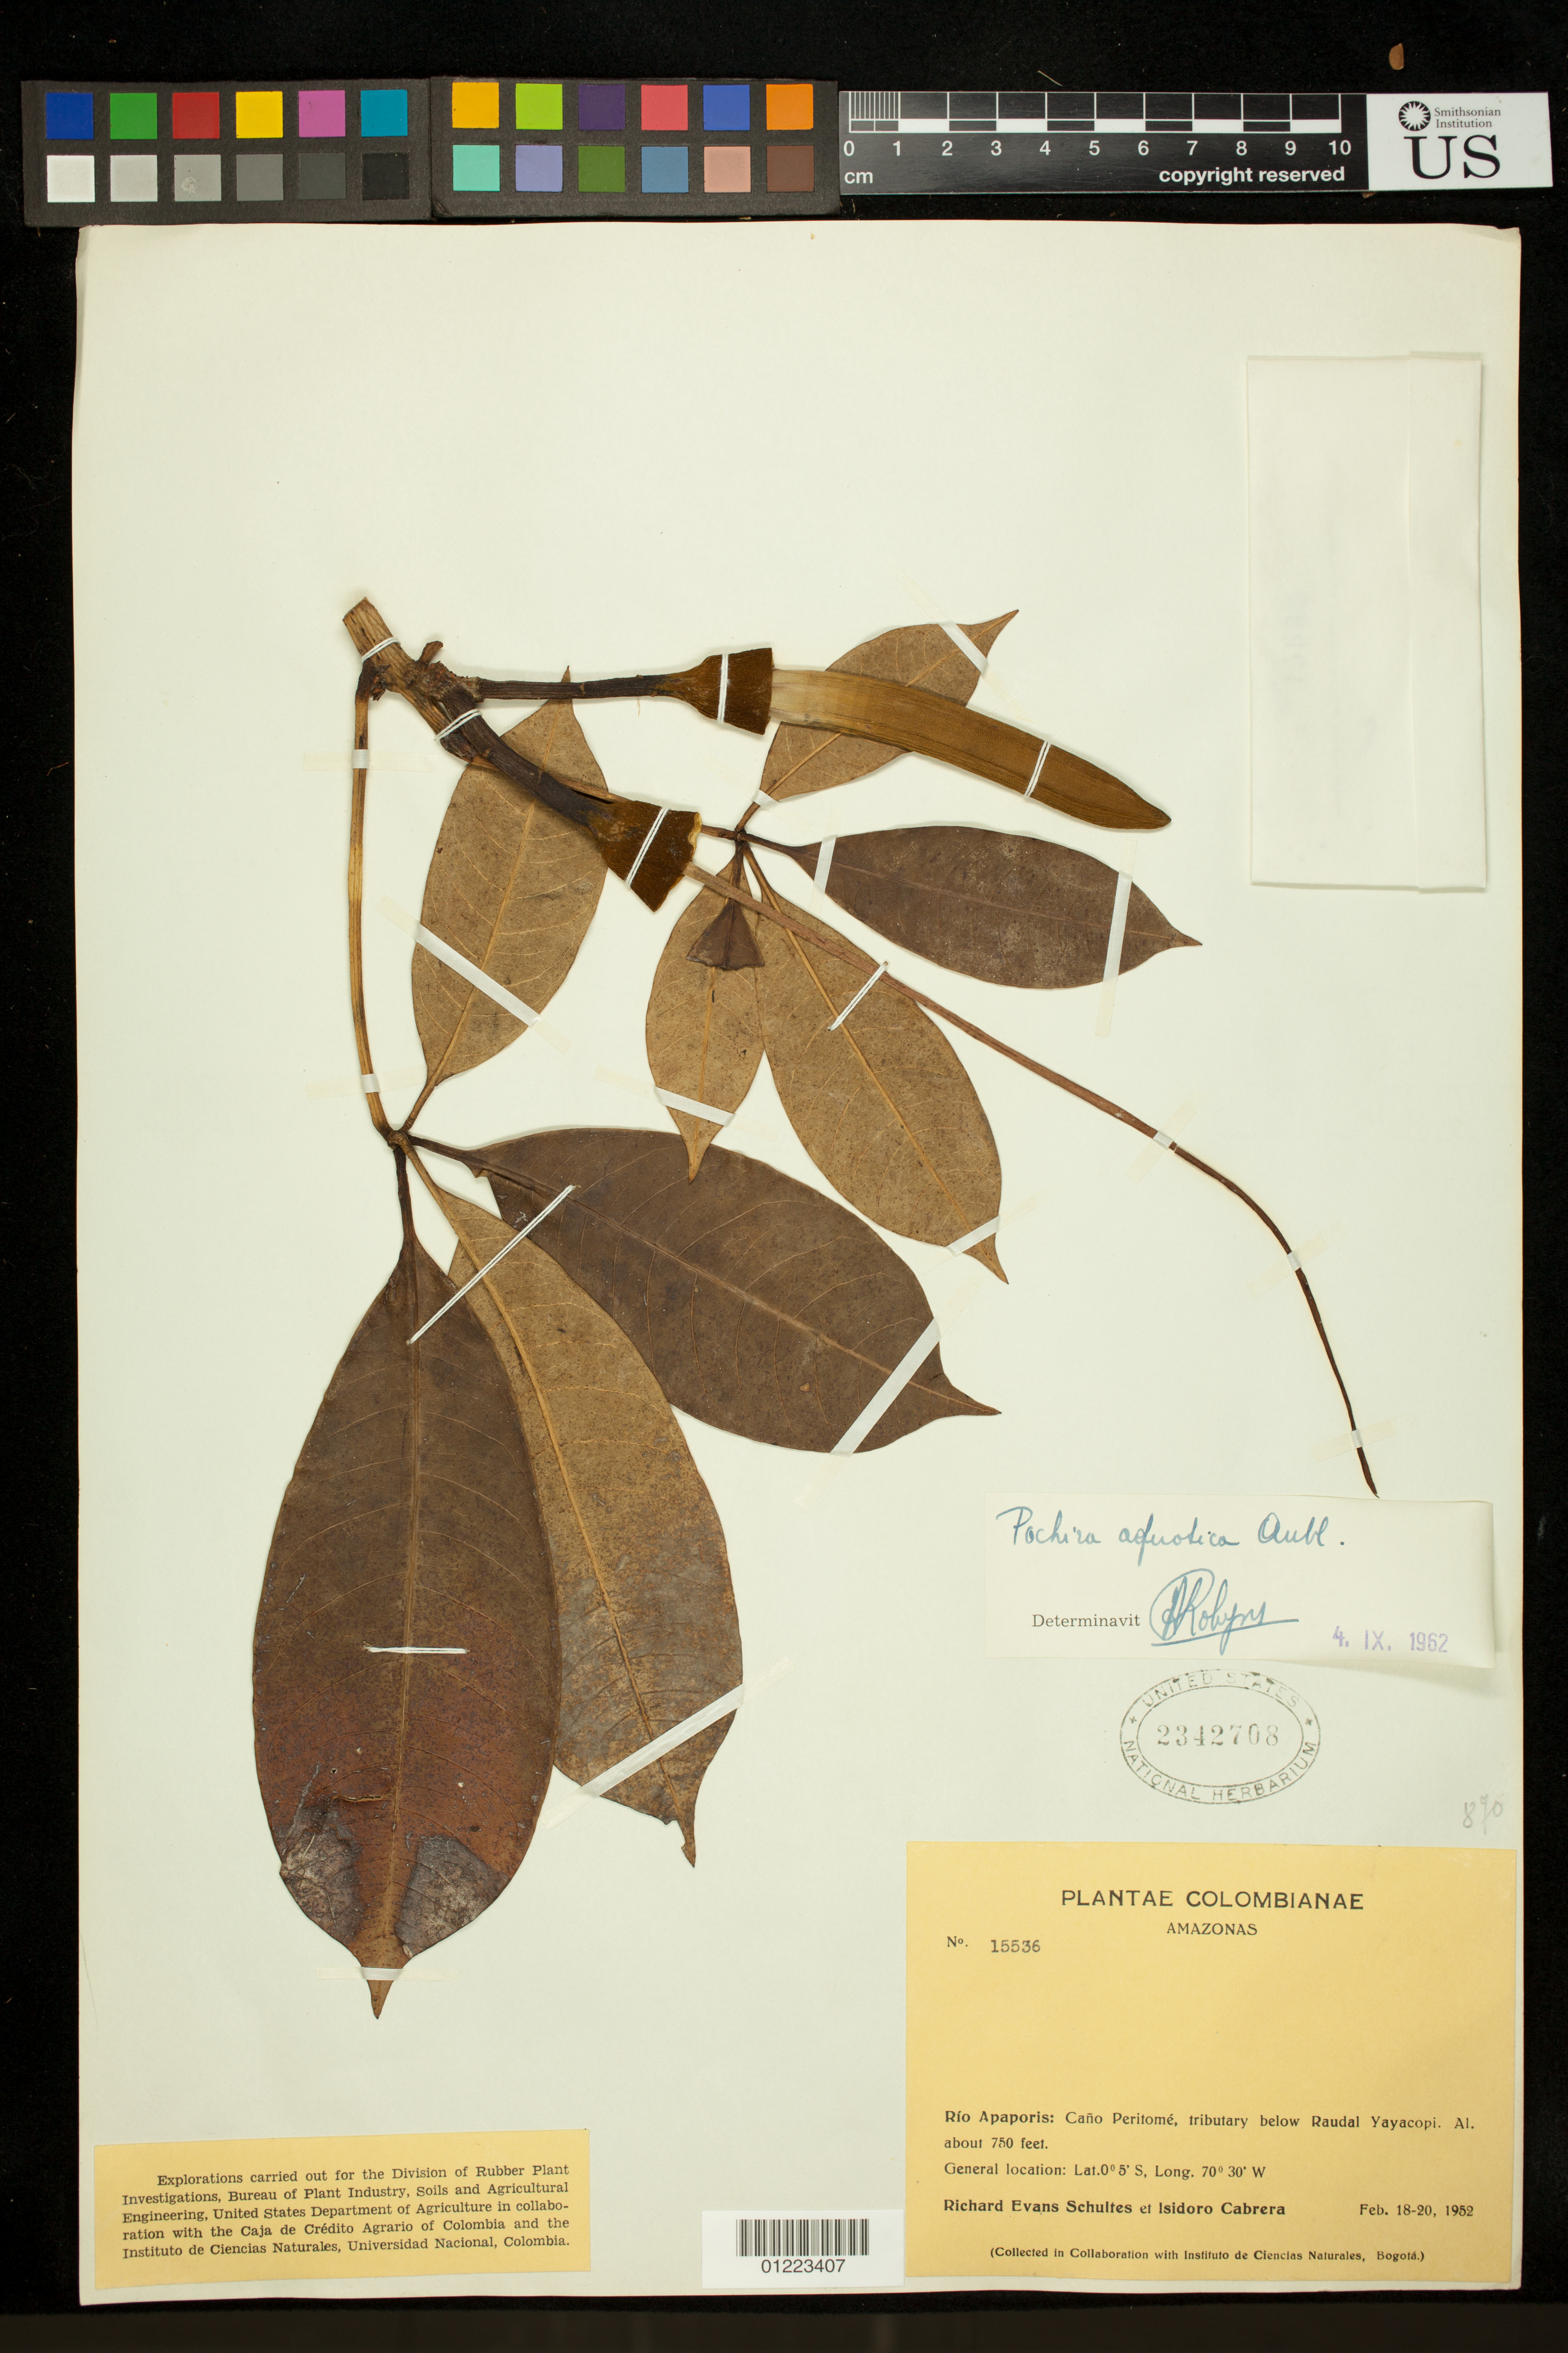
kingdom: Plantae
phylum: Tracheophyta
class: Magnoliopsida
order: Malvales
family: Malvaceae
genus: Pachira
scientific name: Pachira aquatica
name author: Aubl.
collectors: R. E. Schultes & I. Cabrera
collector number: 15536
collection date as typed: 1952-02-18 to 1952-02-20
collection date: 1952-02-18/1952-02-20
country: Colombia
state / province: Amazônas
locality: Río Apaporis: Caño Peritomé, tributary below Raudal Yayacopi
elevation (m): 229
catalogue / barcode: US 2342708